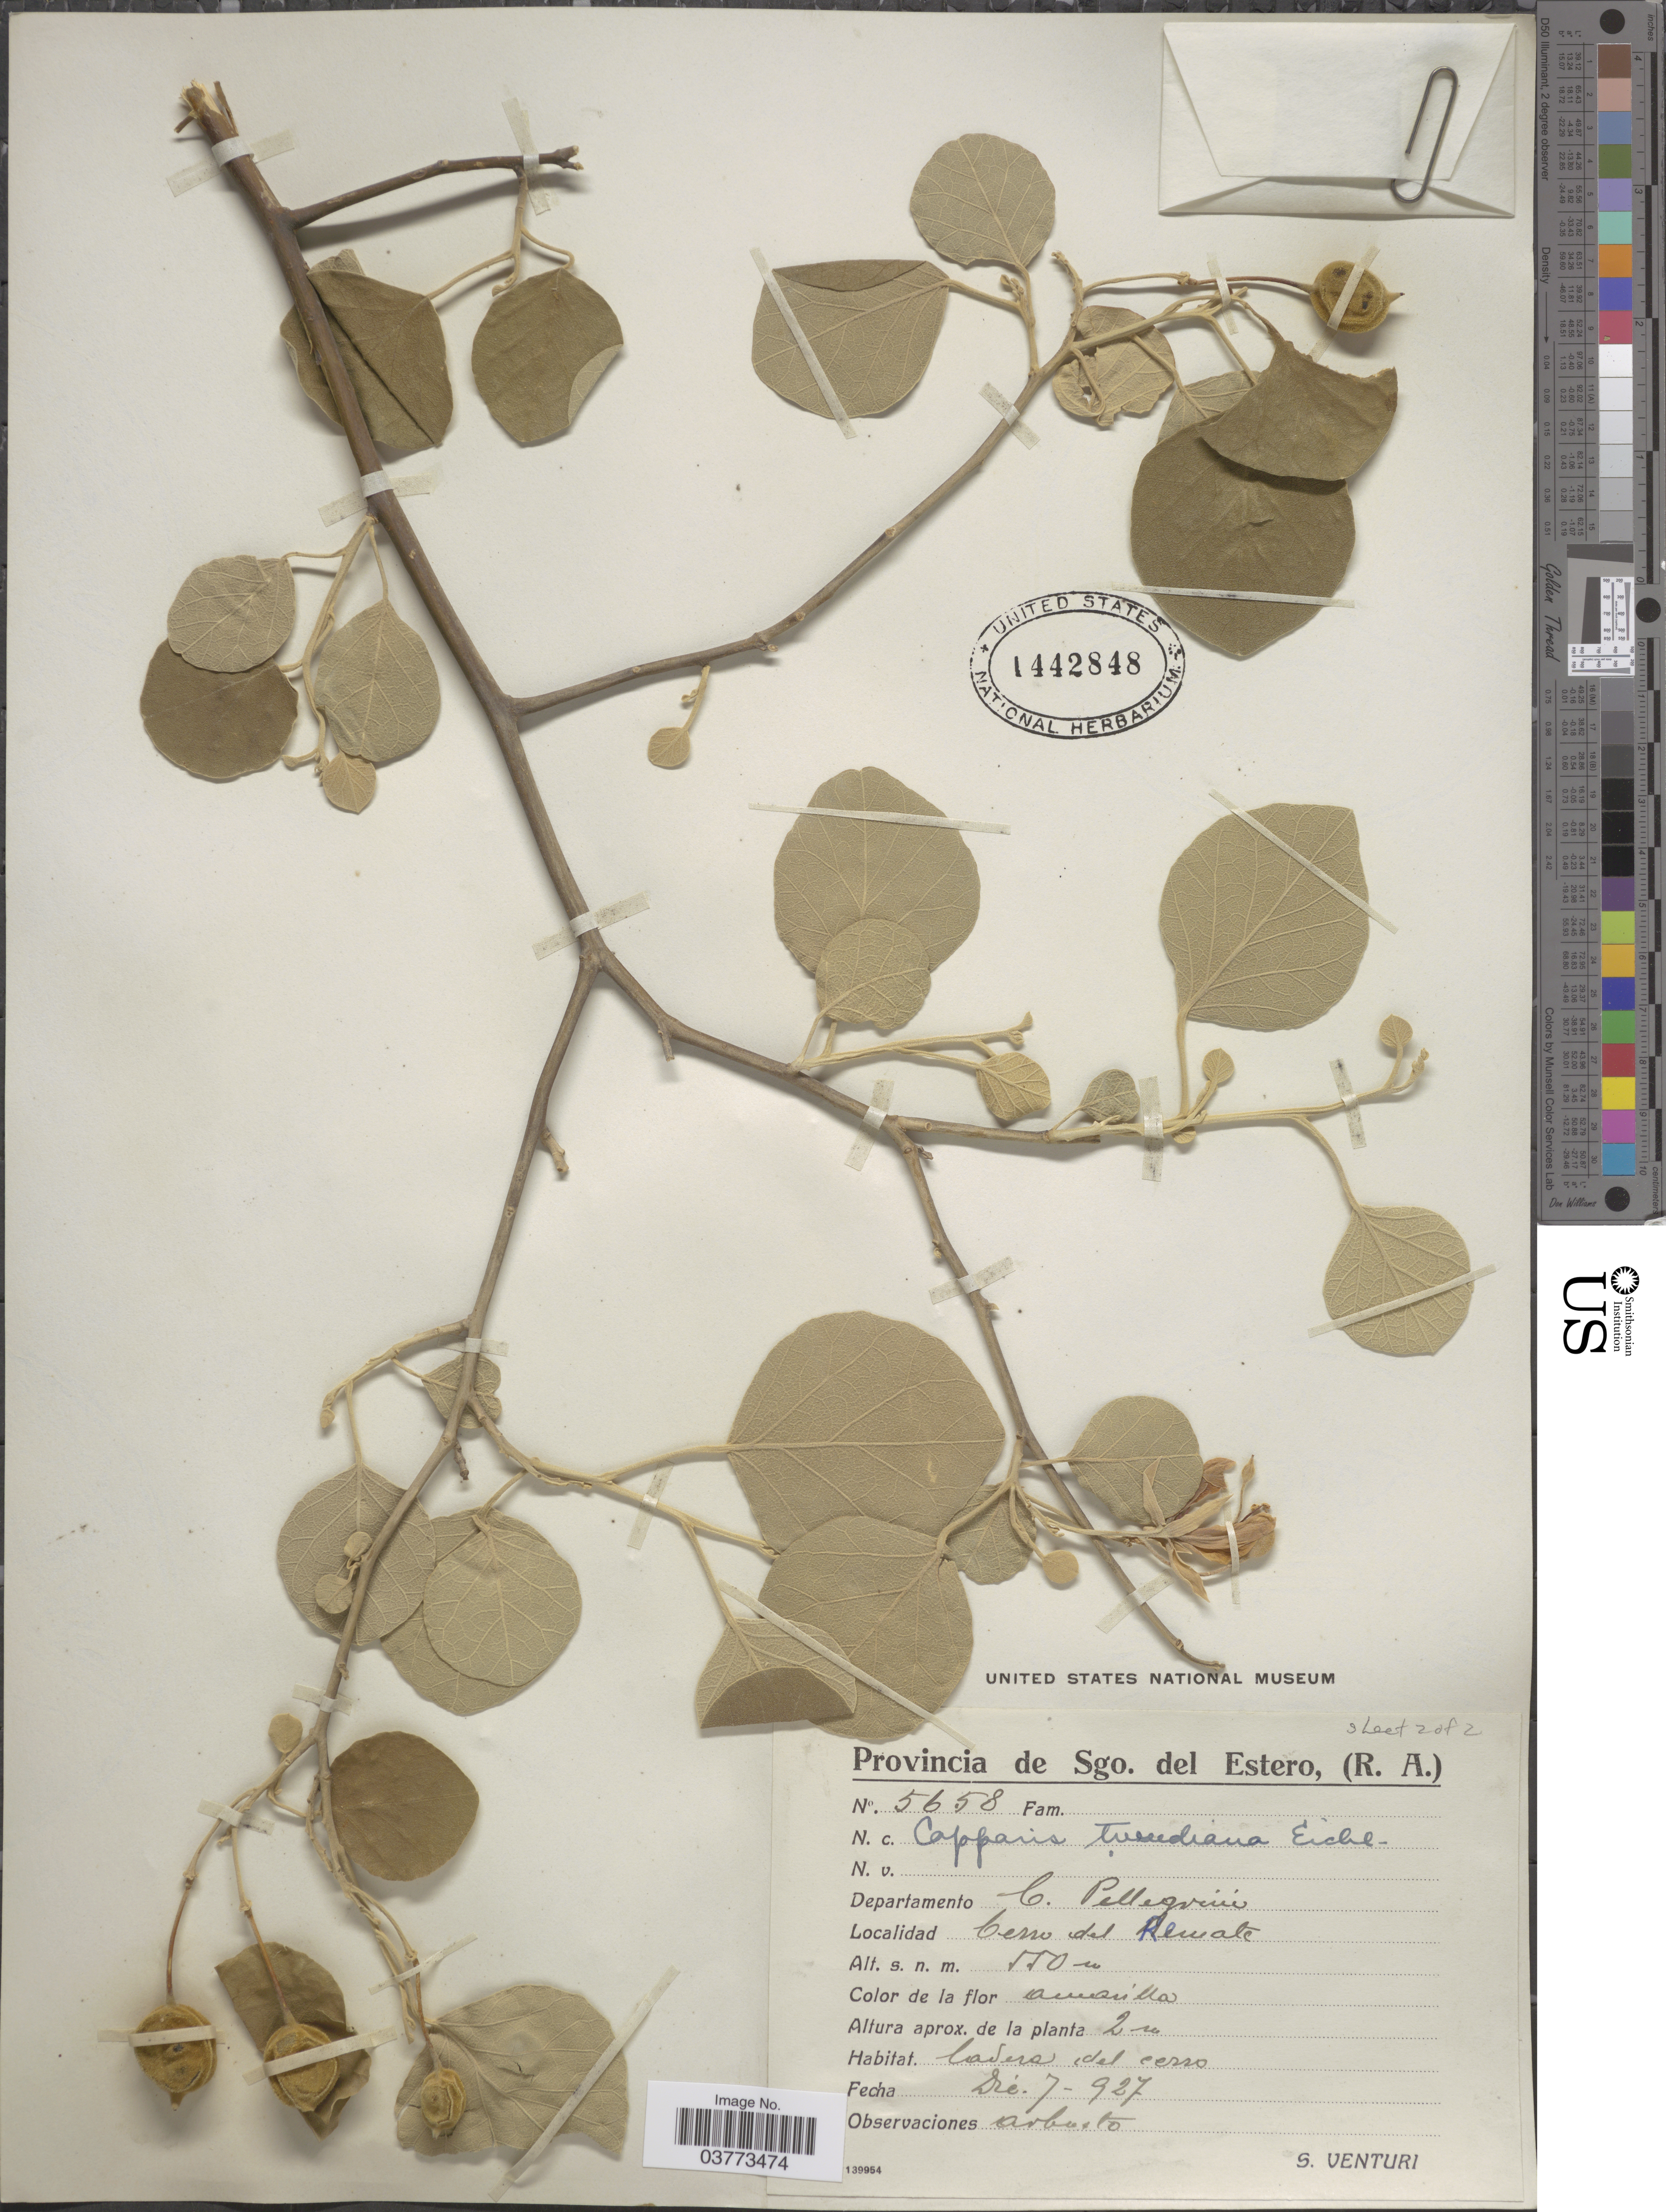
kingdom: Plantae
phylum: Tracheophyta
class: Magnoliopsida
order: Brassicales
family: Capparaceae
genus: Capparicordis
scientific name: Capparicordis tweediana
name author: (Eichler) Iltis & Cornejo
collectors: S. Venturi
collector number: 5658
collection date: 1927-12-07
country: Argentina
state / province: Santiago del Estero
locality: Sgo. del Estero. Departamento C. Pellegrini. Cerro del Remate.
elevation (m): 550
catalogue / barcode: US 1442848